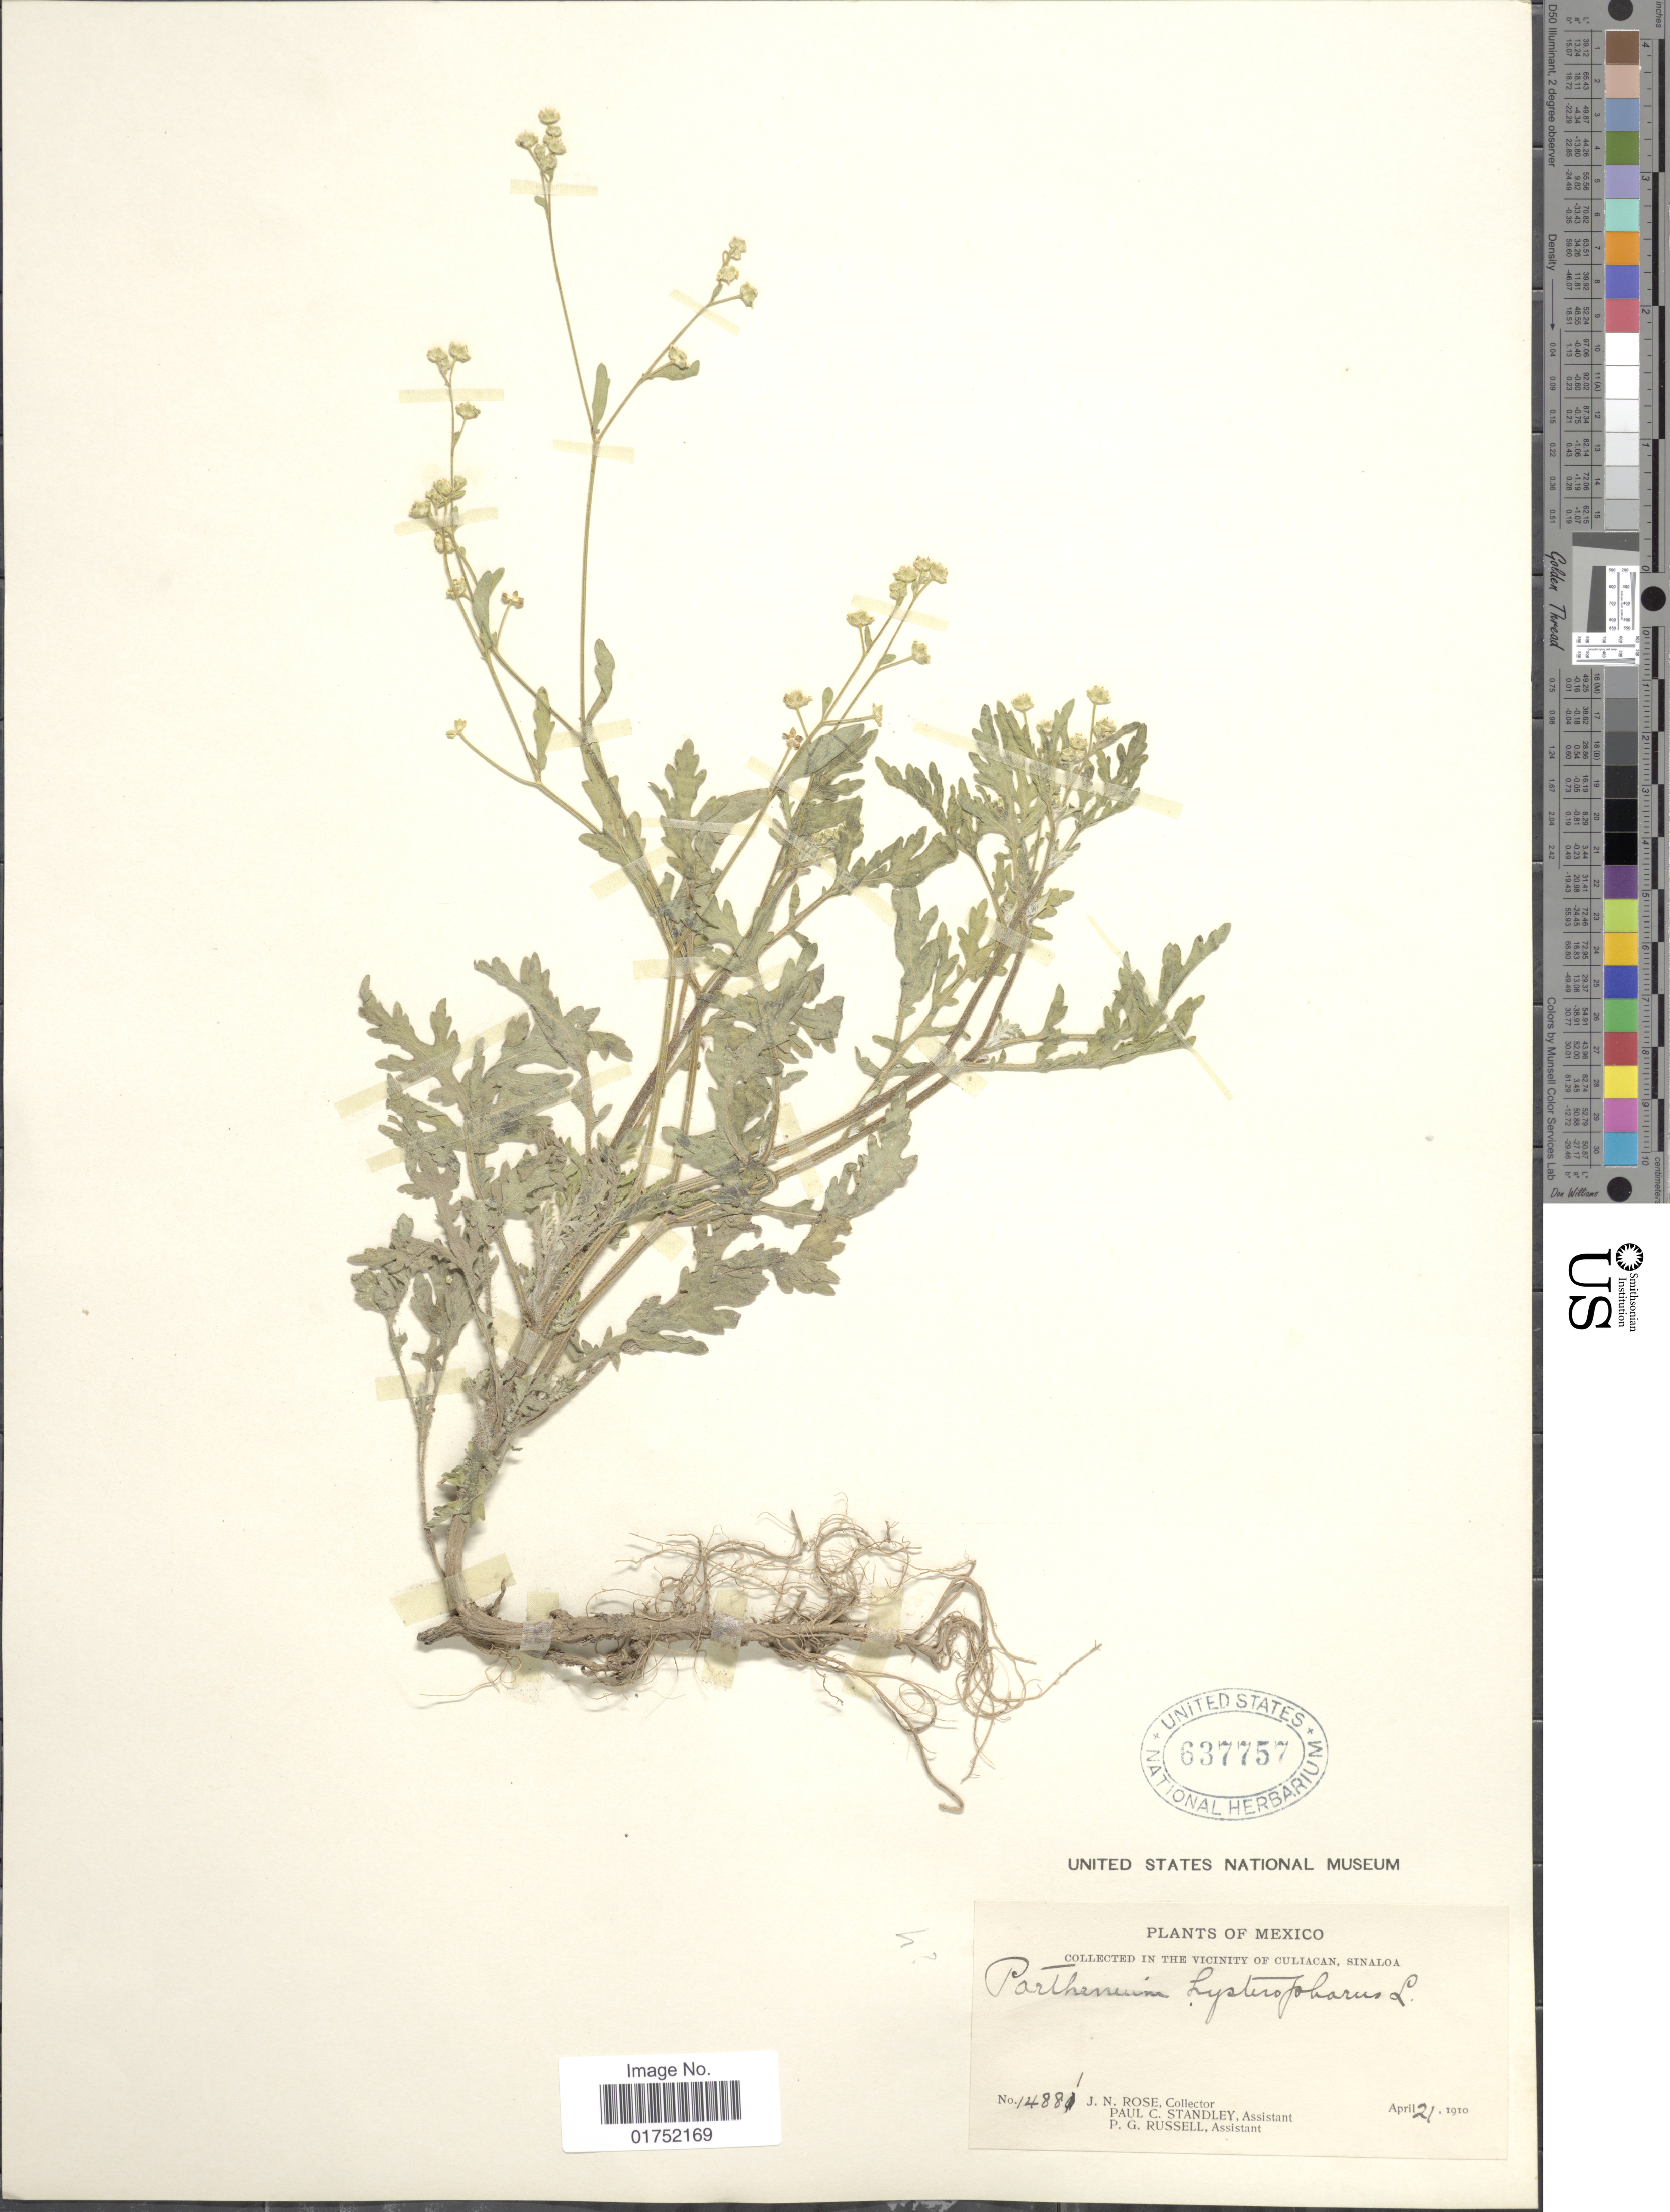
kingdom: Plantae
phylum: Tracheophyta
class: Magnoliopsida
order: Asterales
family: Asteraceae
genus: Parthenium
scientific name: Parthenium hysterophorus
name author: L.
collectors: J. N. Rose, P. C. Standley & P. G. Russell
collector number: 14881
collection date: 1910-04-21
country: Mexico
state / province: Sinaloa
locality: Vicinity of Culiacan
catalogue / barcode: US 637757